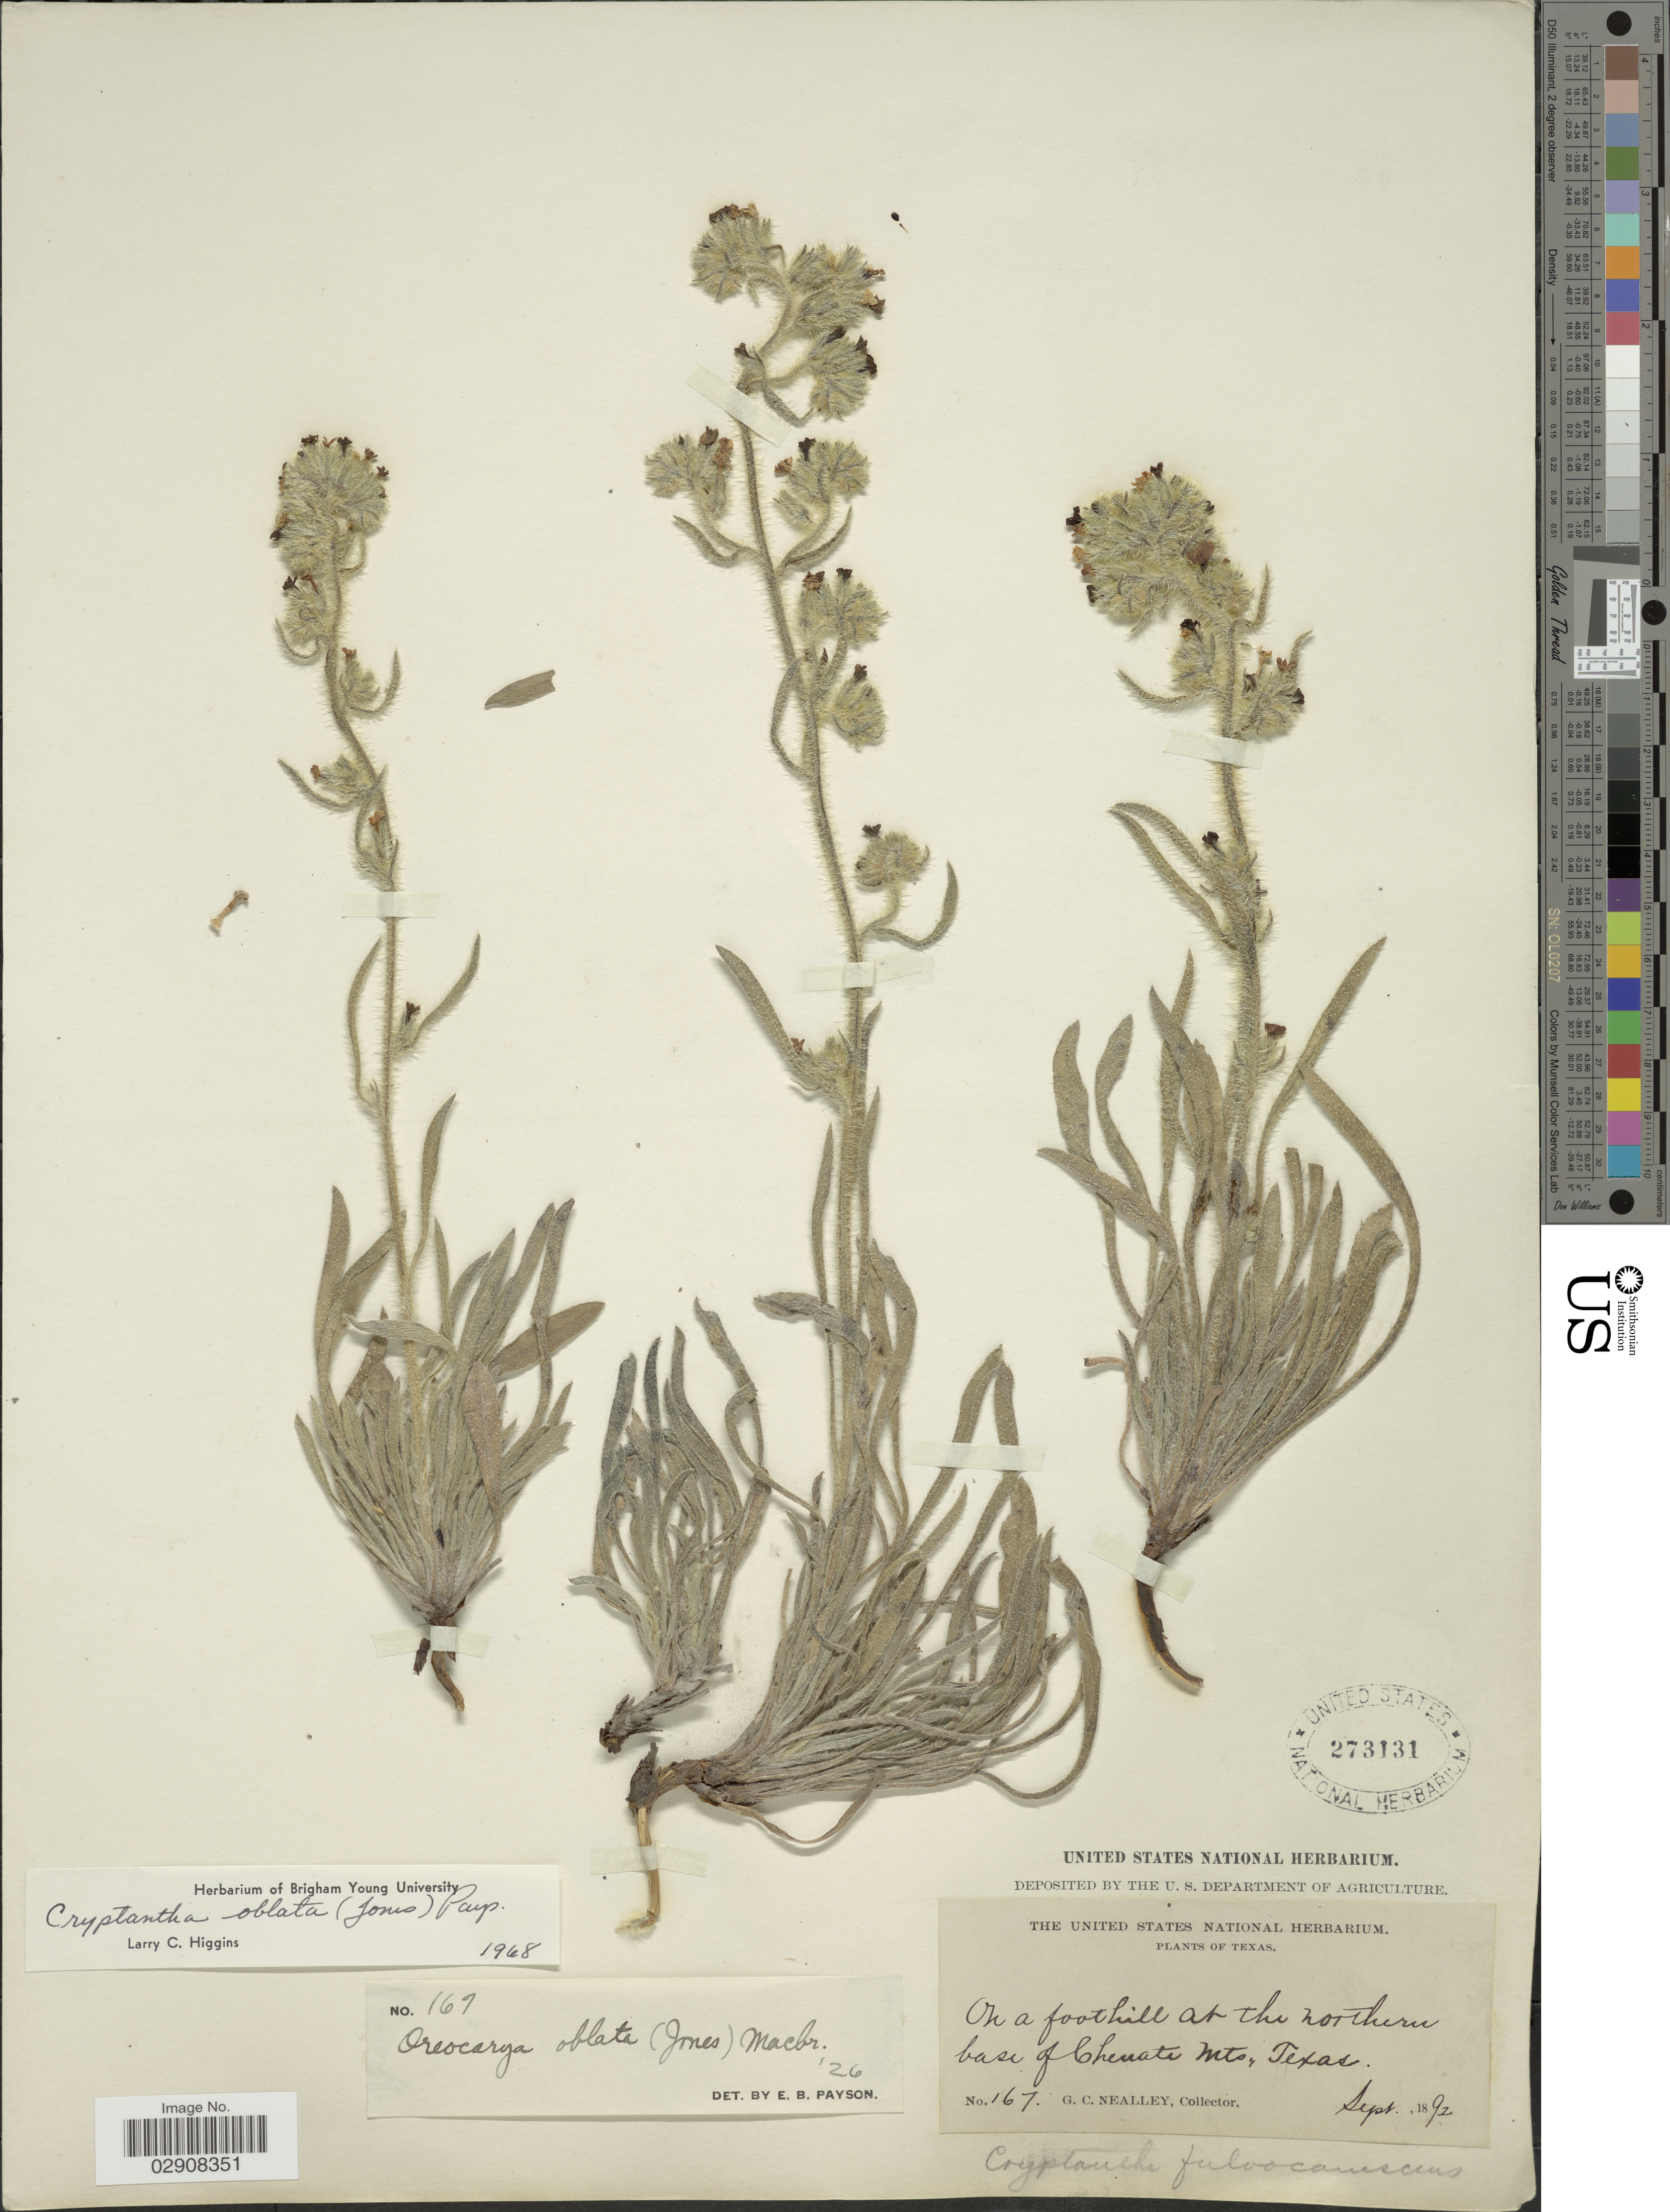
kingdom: Plantae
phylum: Tracheophyta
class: Magnoliopsida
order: Boraginales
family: Boraginaceae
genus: Cryptantha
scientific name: Cryptantha oblata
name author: (M.E. Jones) Payson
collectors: G. C. Nealley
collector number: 167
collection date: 1892-09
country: United States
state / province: Texas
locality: On a foot hill at the northern base of Chenate Mts.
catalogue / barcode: US 273131